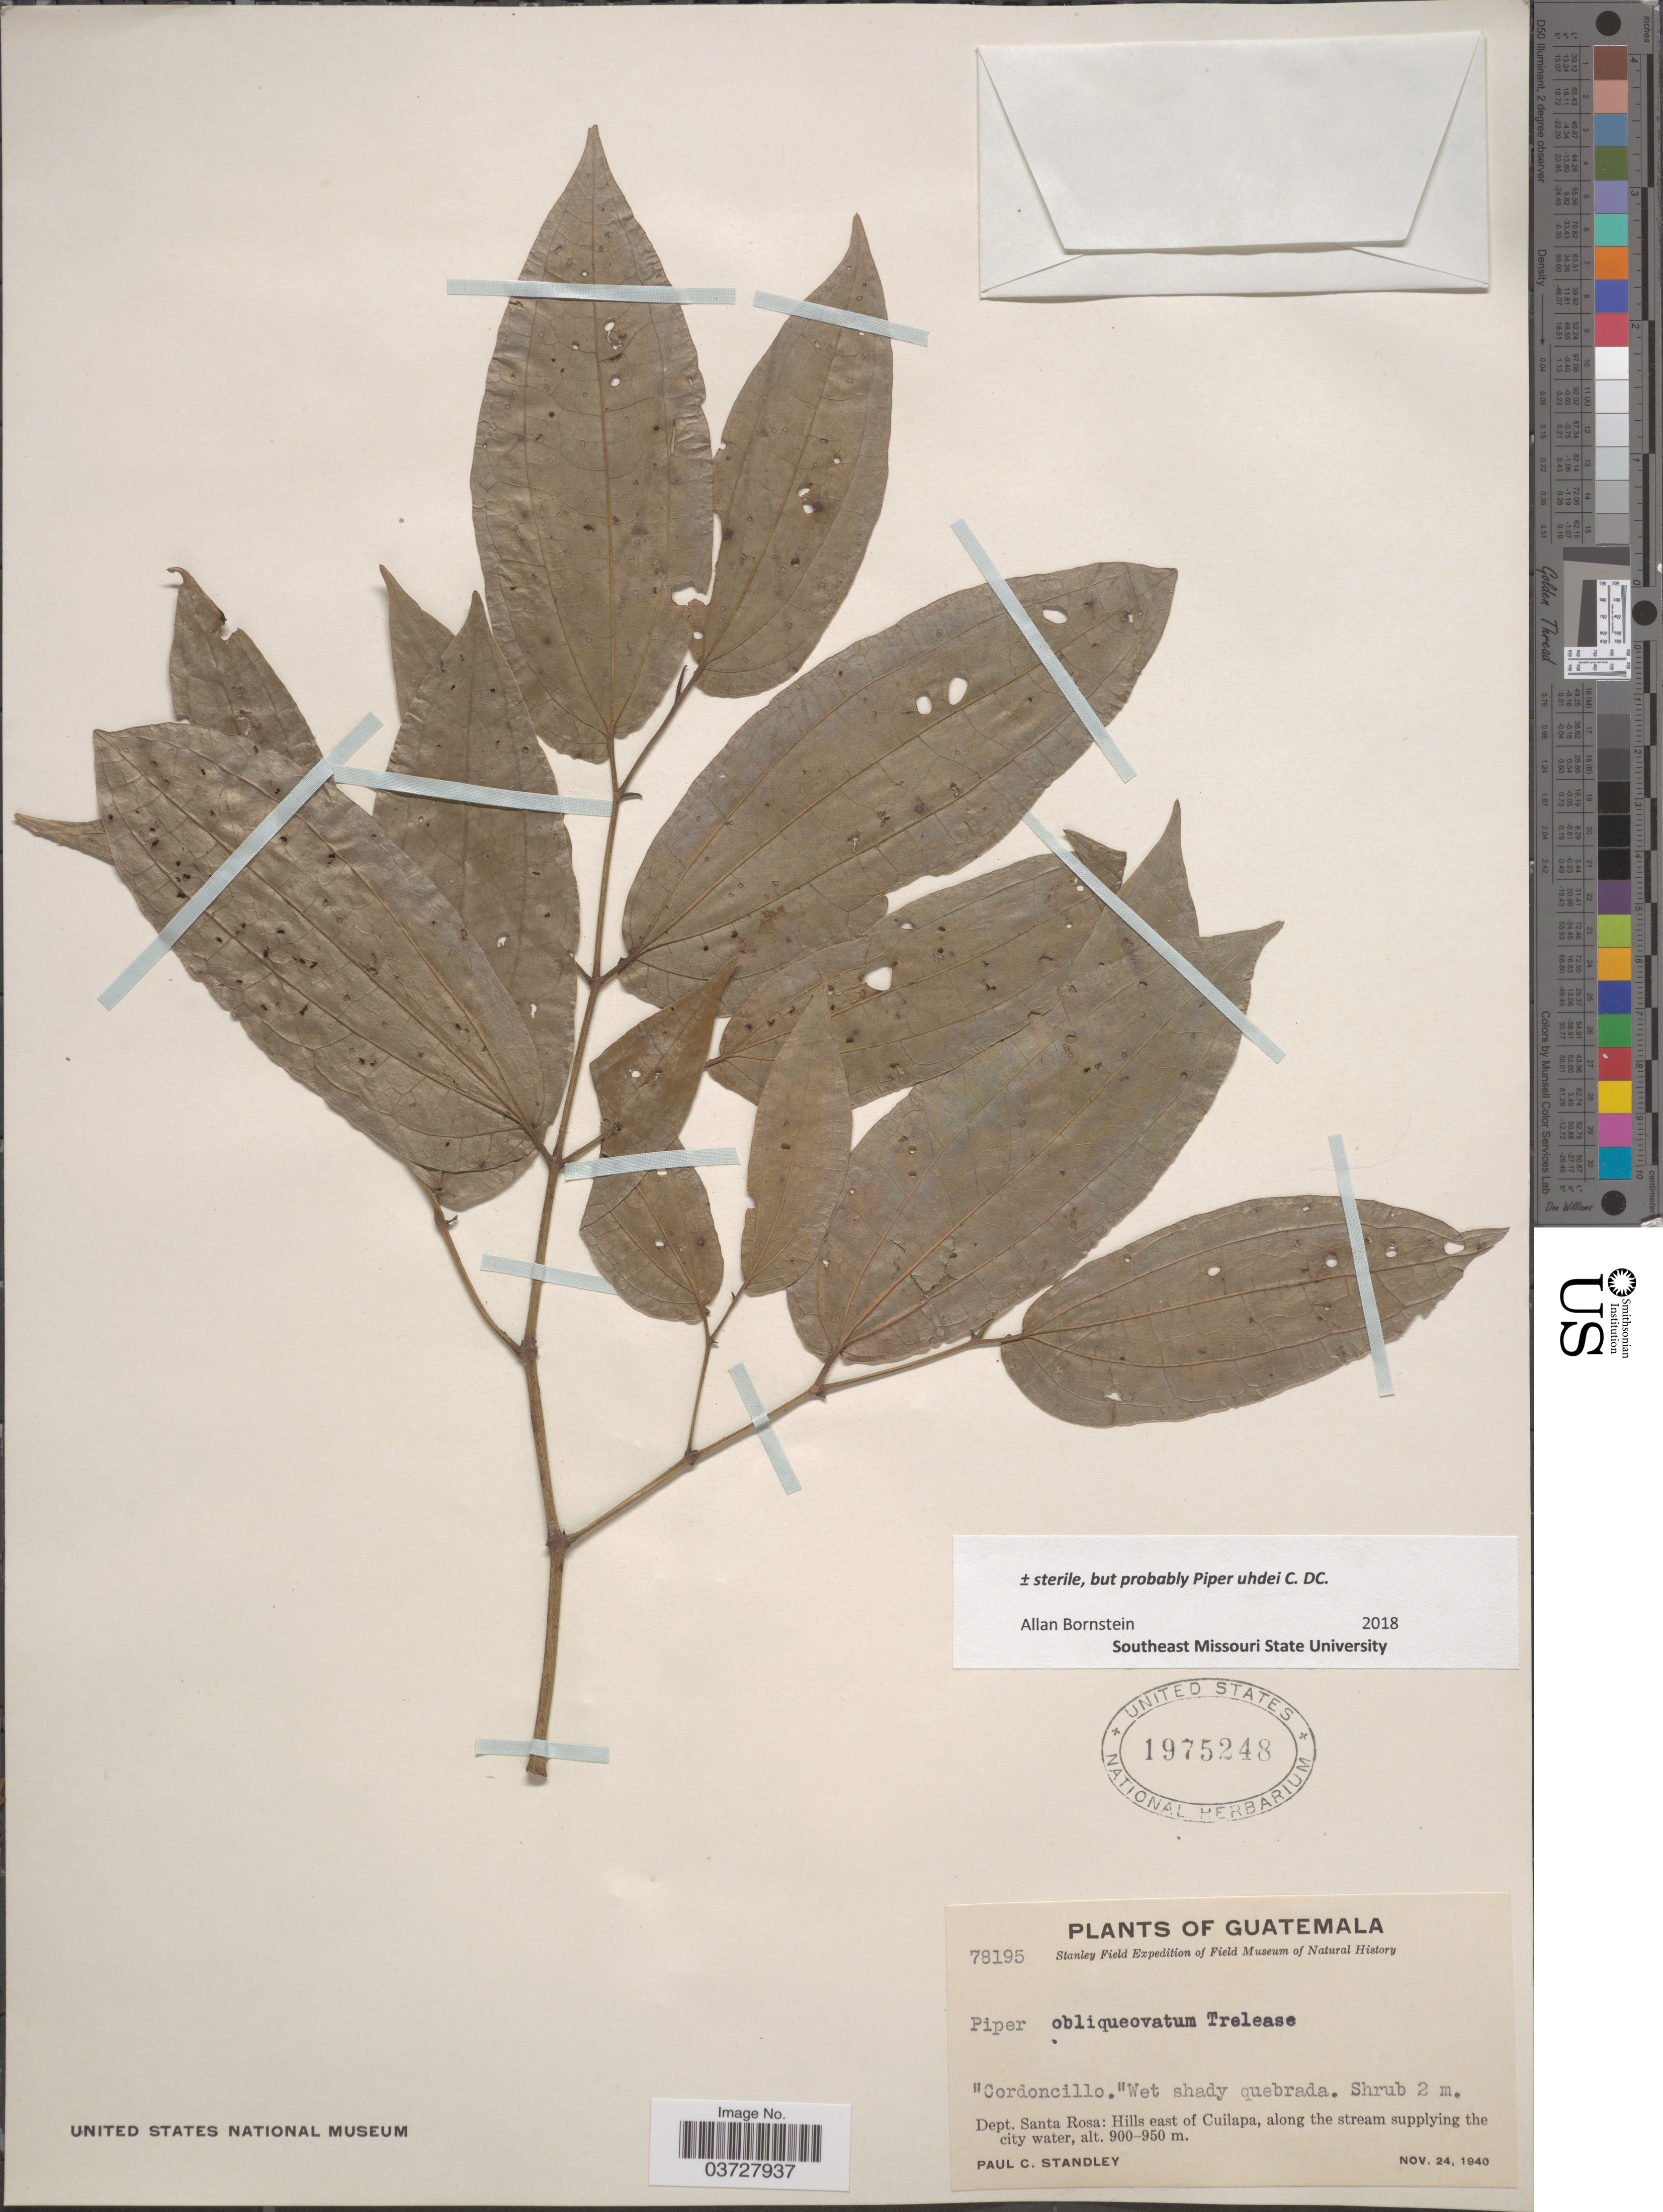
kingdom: Plantae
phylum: Tracheophyta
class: Magnoliopsida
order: Piperales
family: Piperaceae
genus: Piper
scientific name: Piper uhdei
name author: C. DC.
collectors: P. C. Standley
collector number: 78195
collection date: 1940-11-24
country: Guatemala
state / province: Santa Rosa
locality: Dept. Santa Rosa: Hills east of Cuilapa, along the stream supplying the city water.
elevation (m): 900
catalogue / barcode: US 1975248